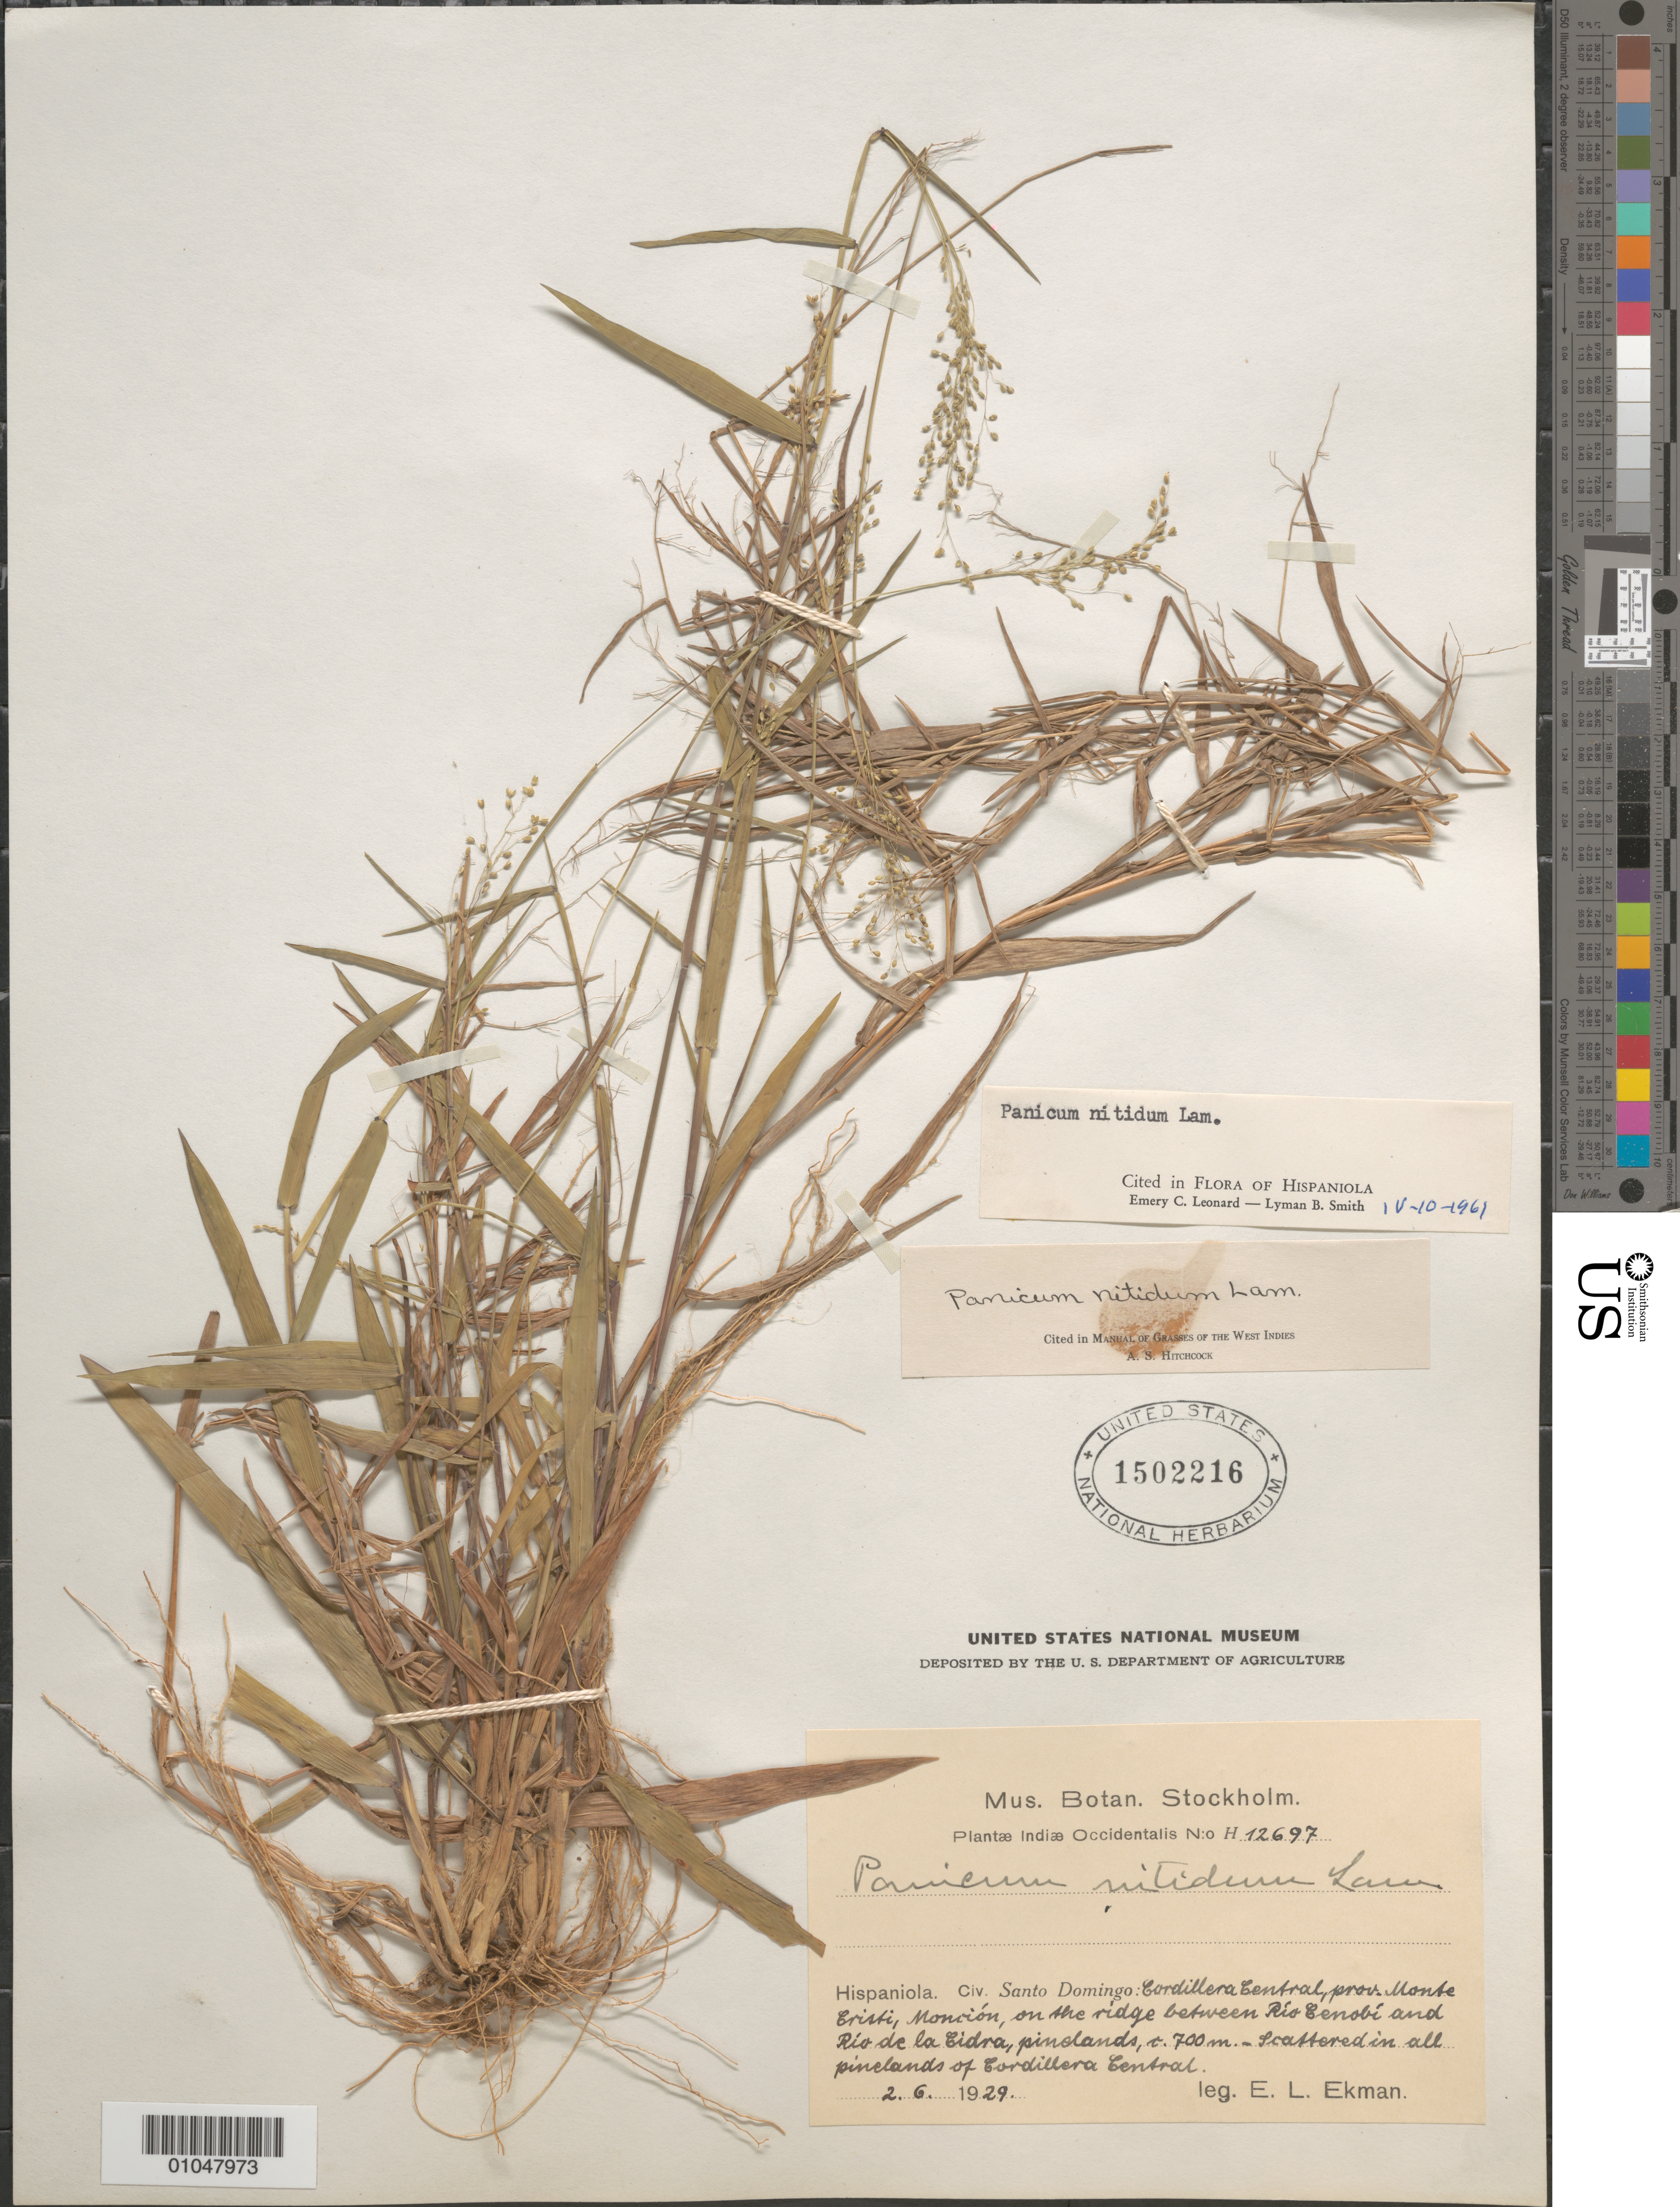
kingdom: Plantae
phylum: Tracheophyta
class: Liliopsida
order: Poales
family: Poaceae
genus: Panicum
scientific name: Panicum nitidum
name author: Lam.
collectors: E. L. Ekman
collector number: H 12697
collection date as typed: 02 Jun 1929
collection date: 1929-06-02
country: Dominican Republic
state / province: Monte Cristi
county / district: Monción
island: Hispaniola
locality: Cordillera Central, on the ridge between Rio Cenobi and Rio de la Cidra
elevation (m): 700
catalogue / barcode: US 1502216